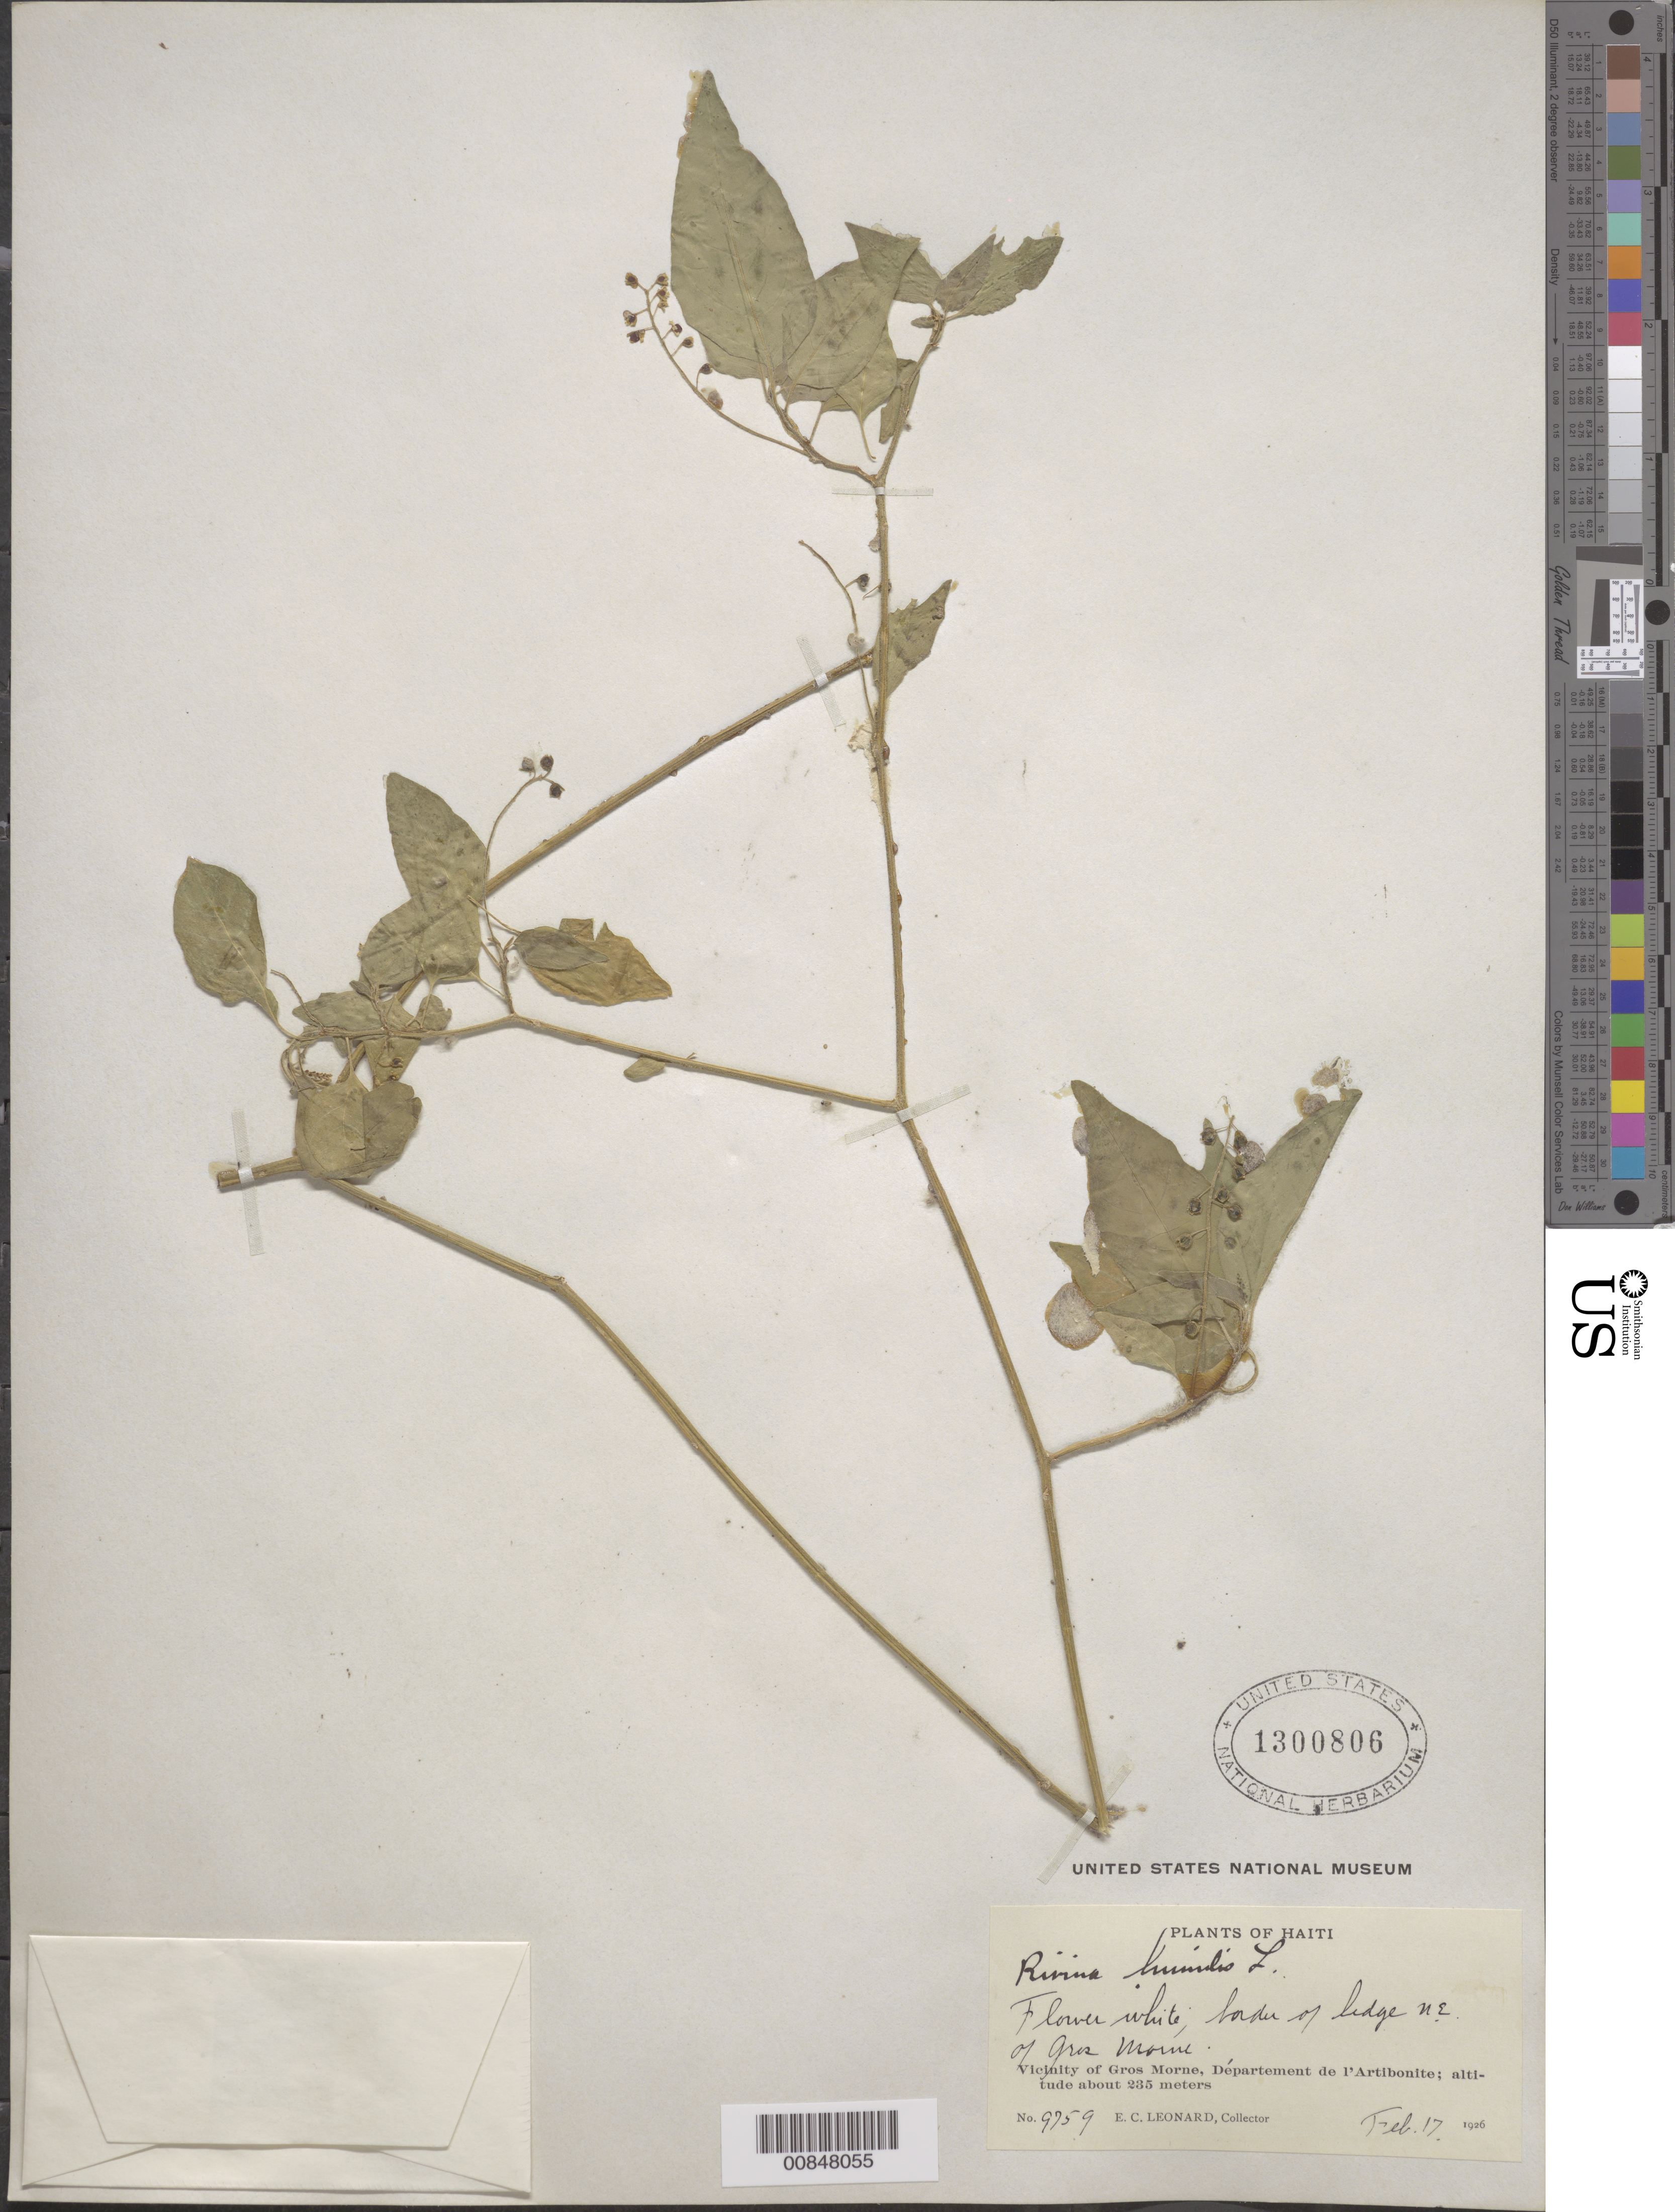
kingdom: Plantae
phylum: Tracheophyta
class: Magnoliopsida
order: Caryophyllales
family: Phytolaccaceae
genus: Rivina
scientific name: Rivina humilis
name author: L.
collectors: E. C. Leonard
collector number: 9759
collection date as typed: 17 Feb 1926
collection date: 1926-02-17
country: Haiti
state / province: Artibonite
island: Hispaniola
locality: NE of Gros Morne.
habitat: Border of hedge.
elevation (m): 235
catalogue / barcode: US 1300806